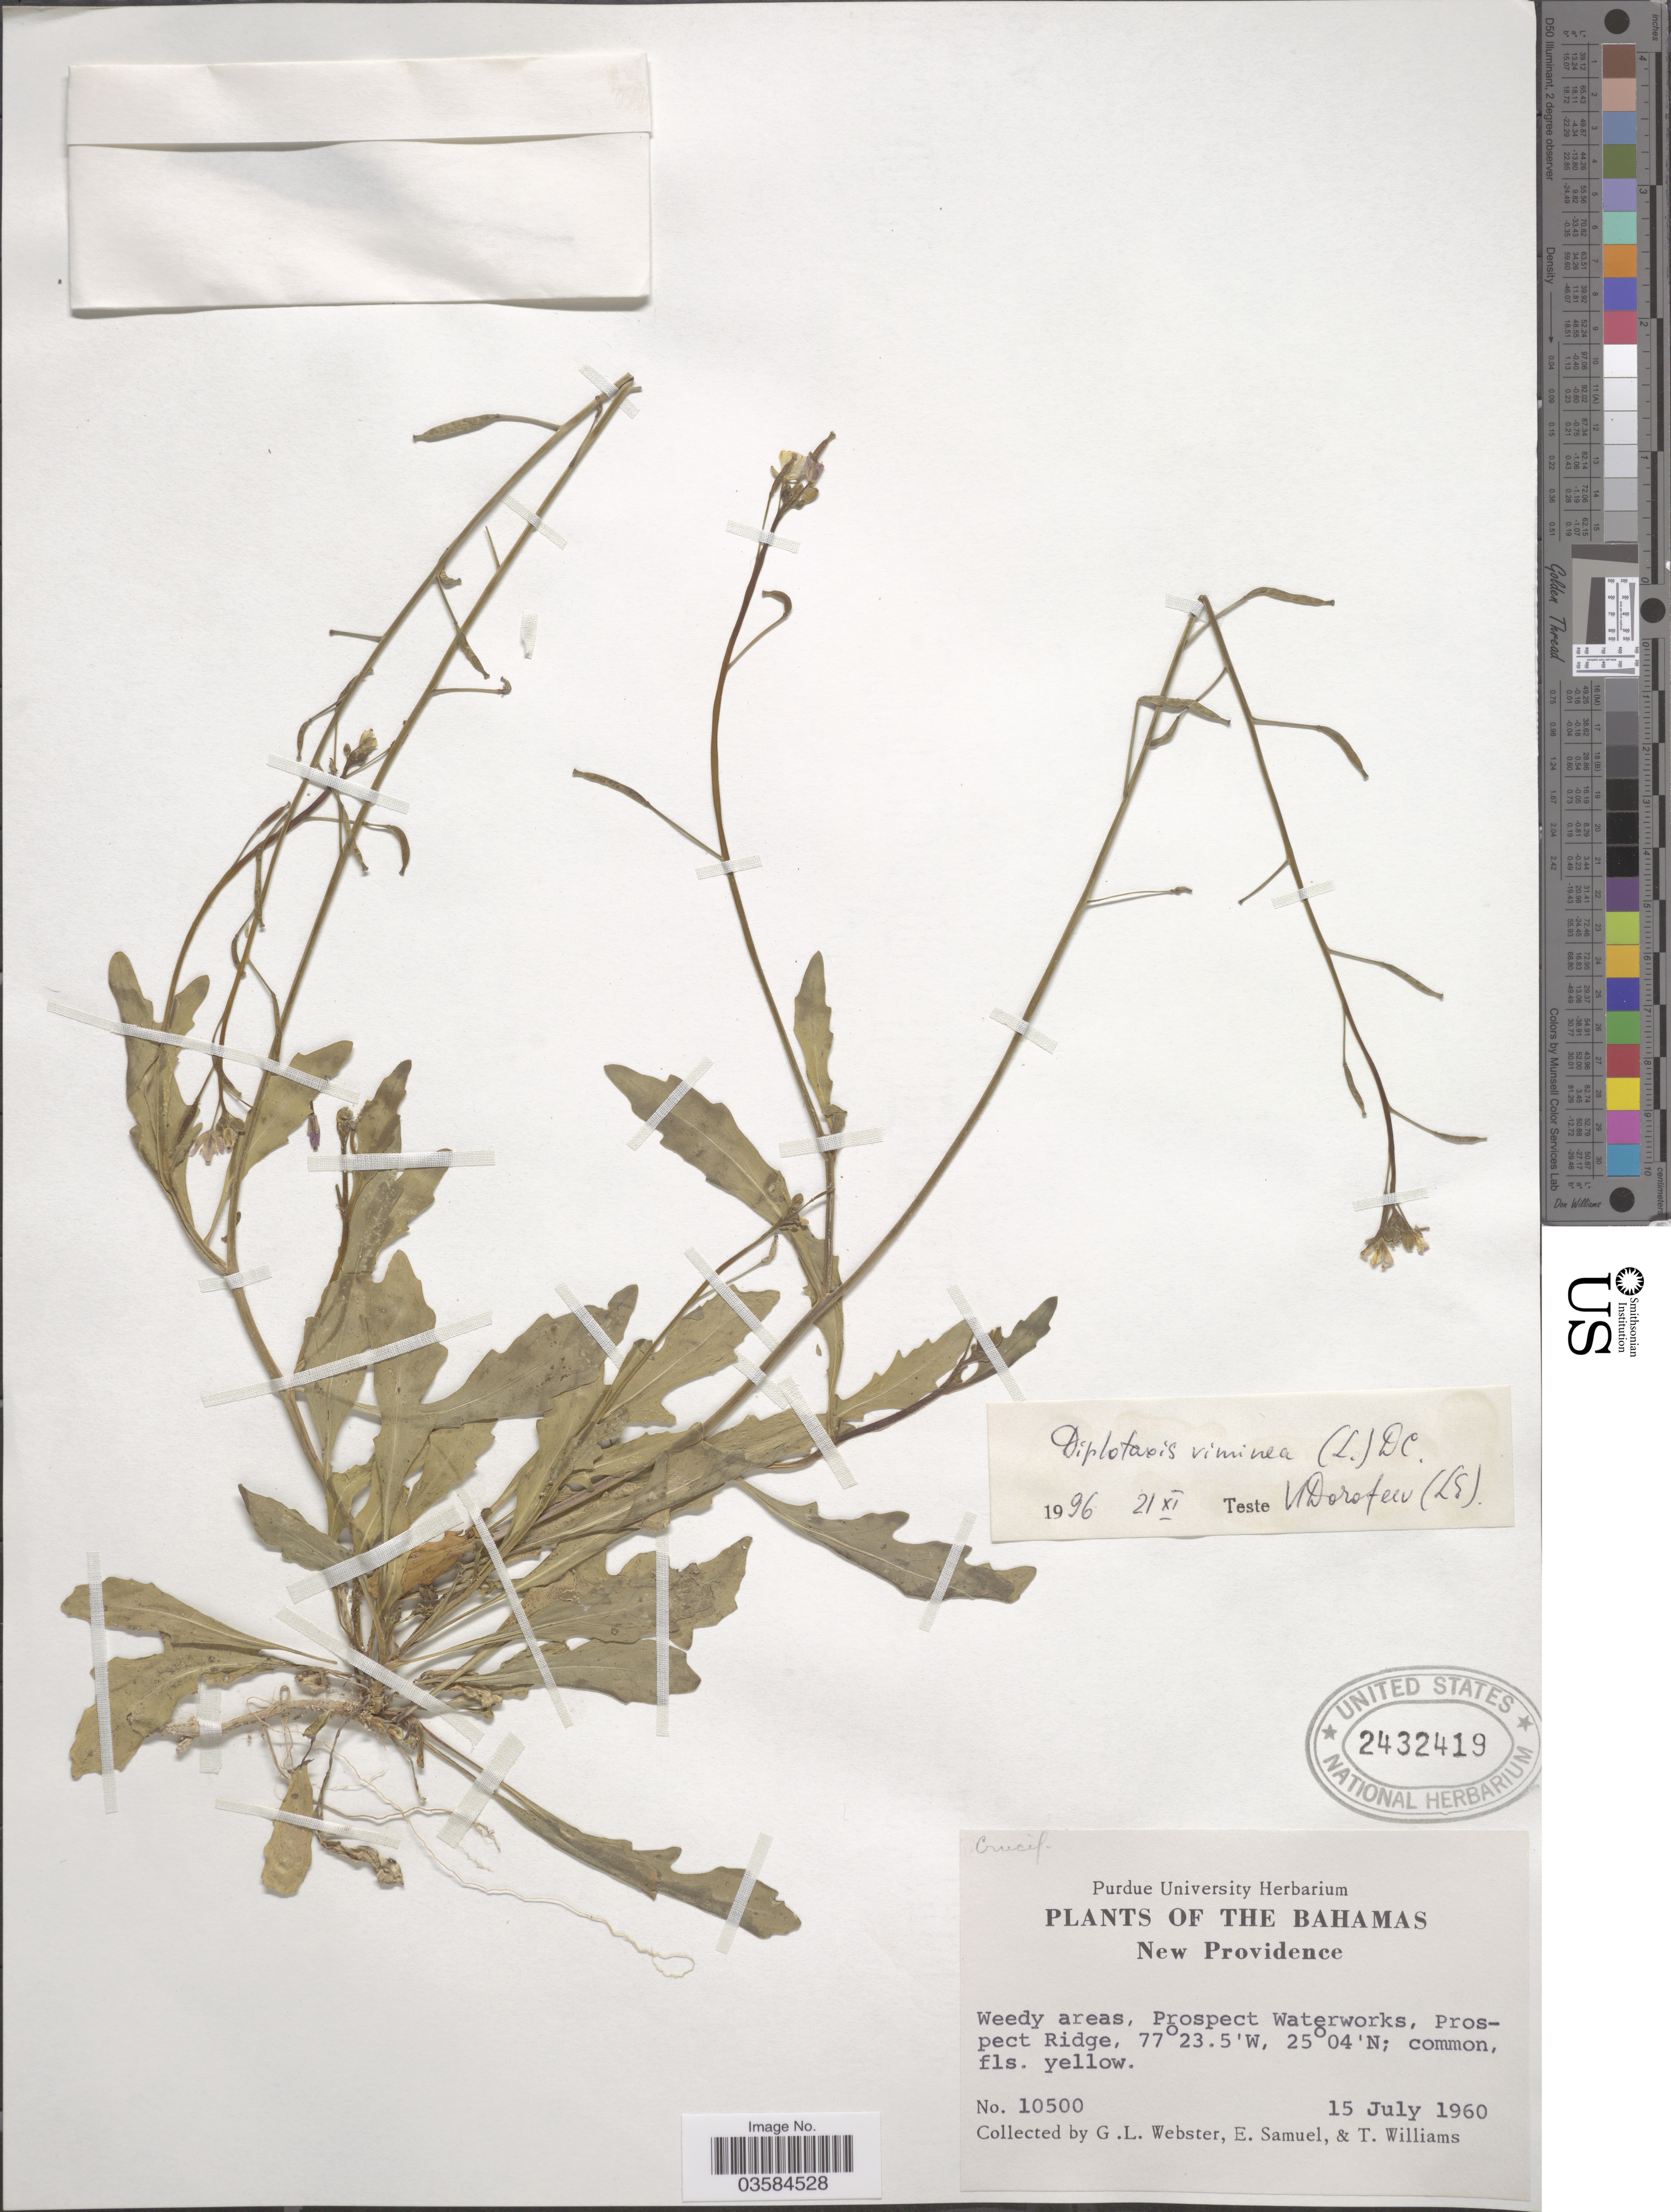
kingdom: Plantae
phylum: Tracheophyta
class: Magnoliopsida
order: Brassicales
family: Brassicaceae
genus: Diplotaxis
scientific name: Diplotaxis viminea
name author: (L.) DC.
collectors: G. L. Webster, E. Samuel & T. Williams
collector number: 10500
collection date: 1960-07-15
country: Bahamas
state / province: New Providence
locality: Prospect Waterworks, Prospect Ridge.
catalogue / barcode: US 2432419